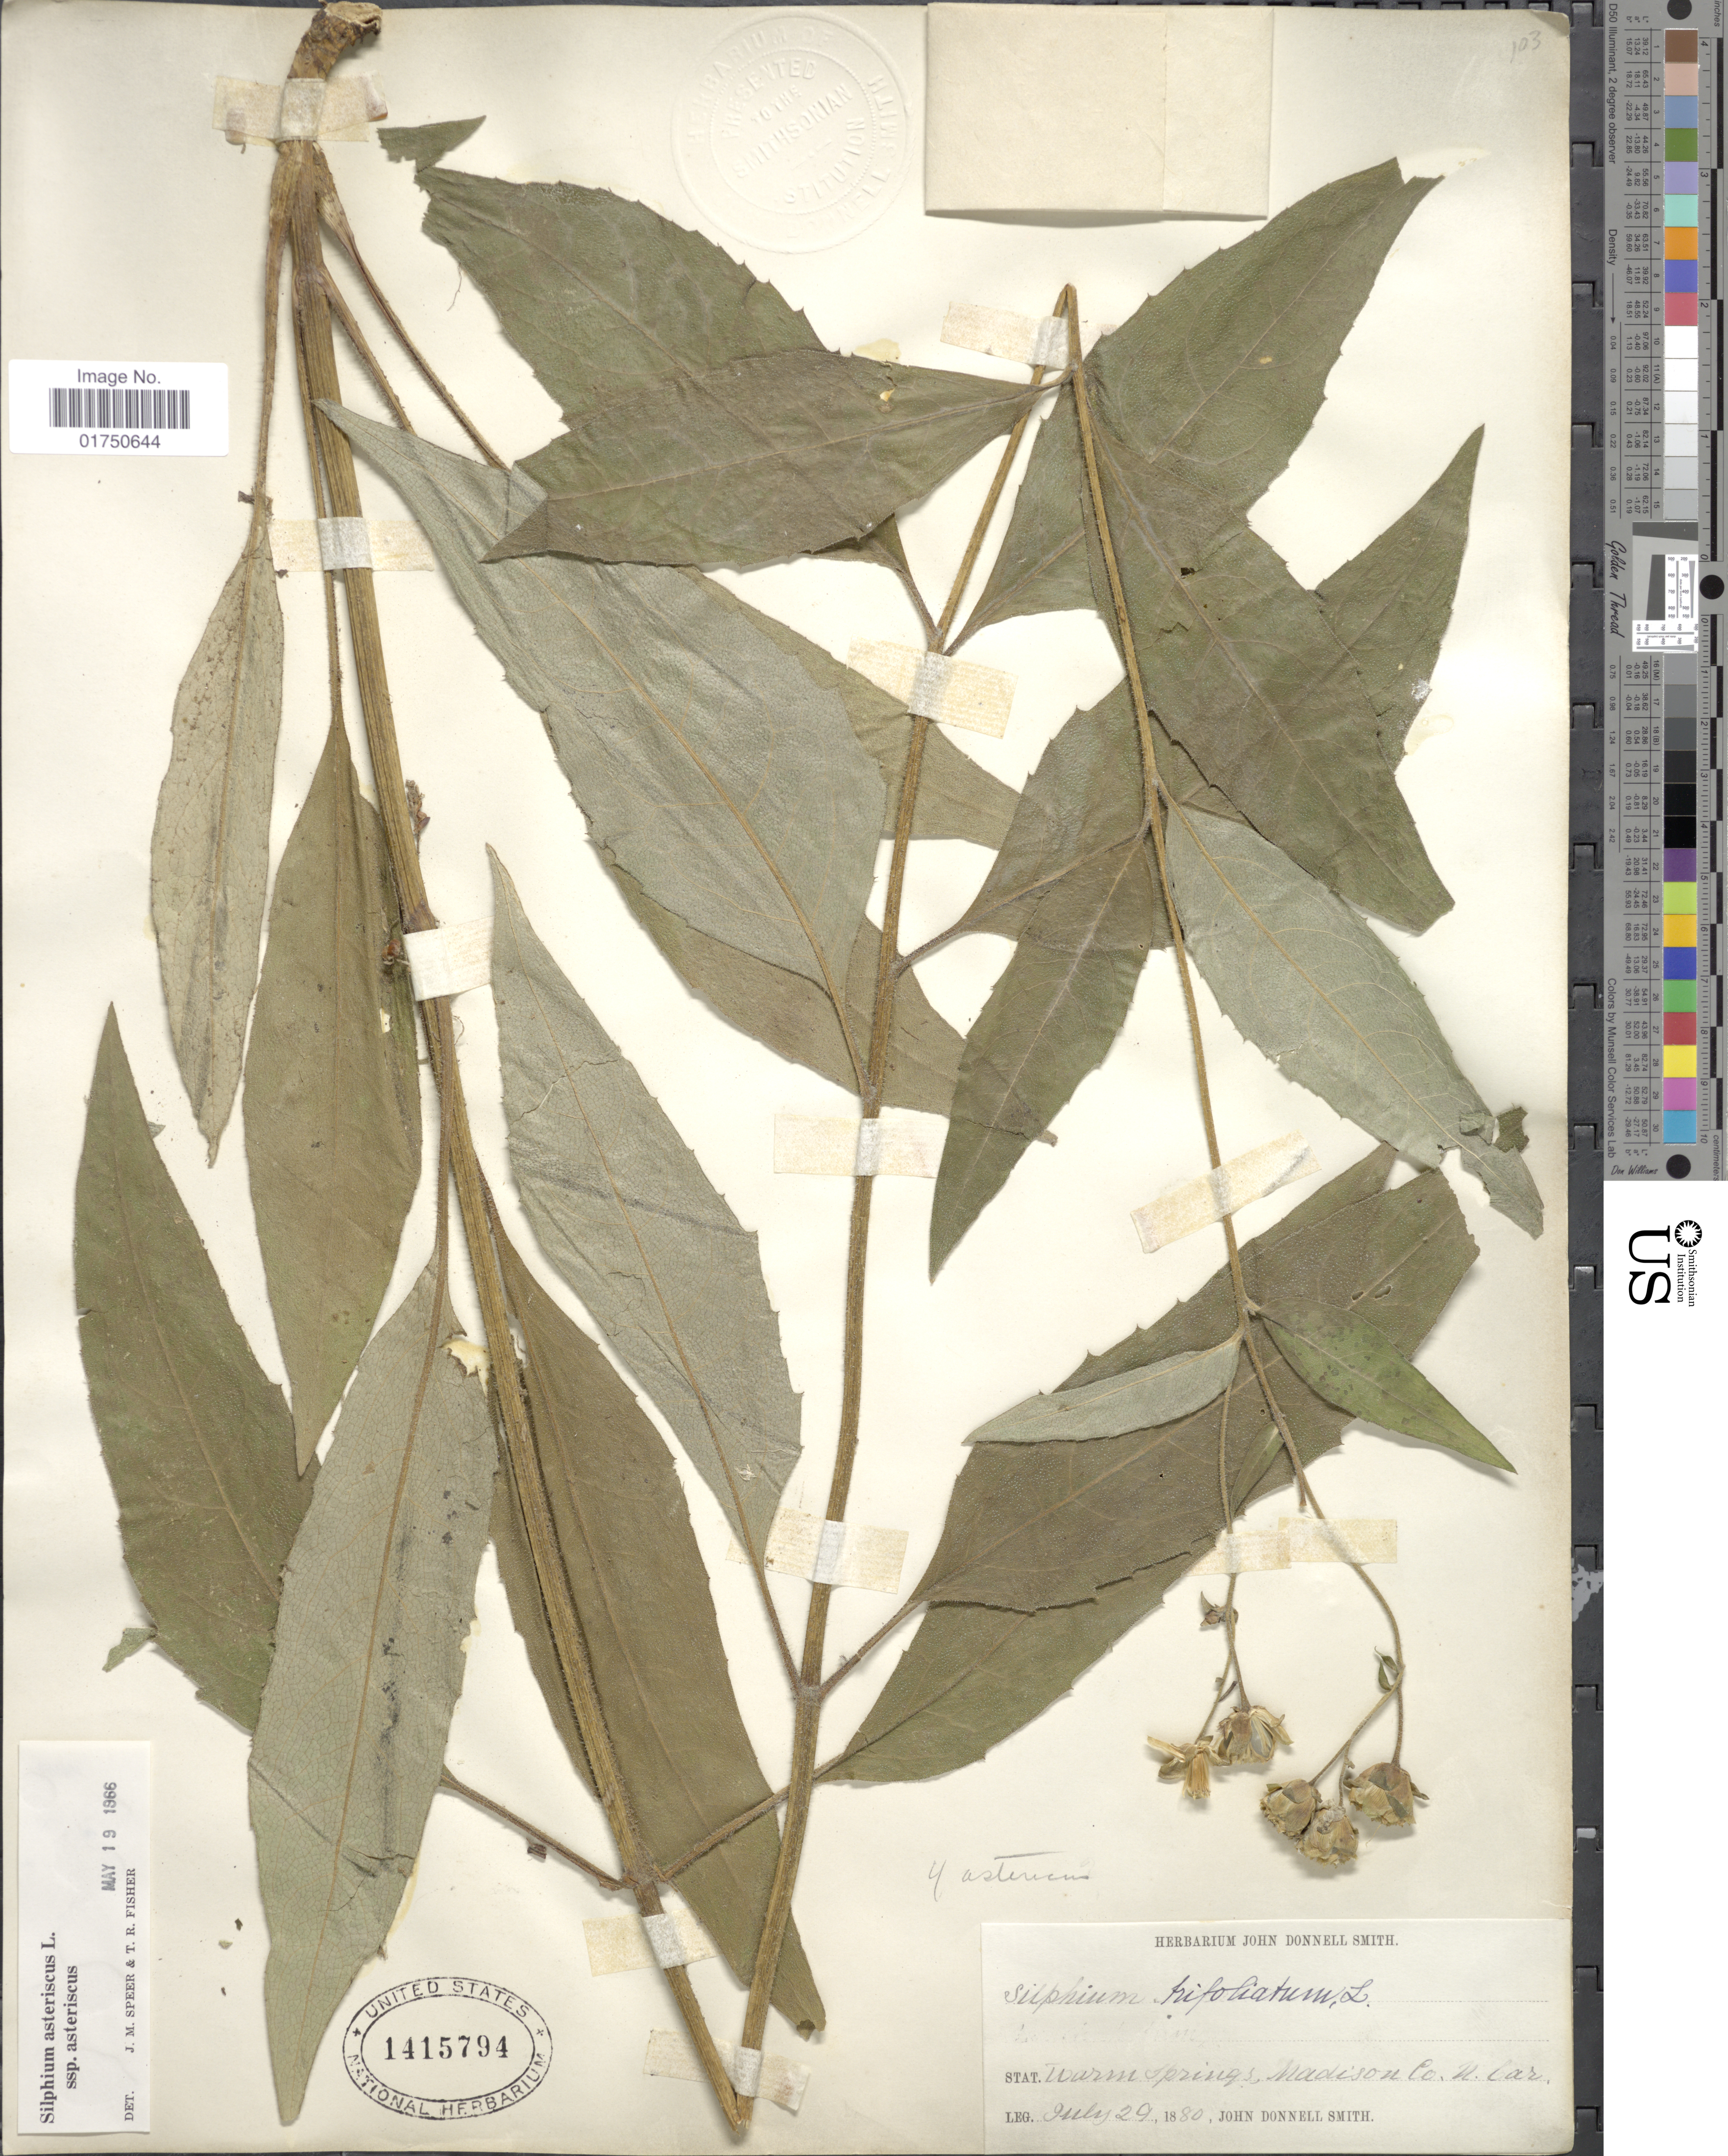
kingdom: Plantae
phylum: Tracheophyta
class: Magnoliopsida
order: Asterales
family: Asteraceae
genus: Silphium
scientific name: Silphium asteriscus var. asteriscus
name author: L.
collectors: J. Donnell Smith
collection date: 1880-07-29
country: United States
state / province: North Carolina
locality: Warm Springs, Madison Co., N. Car.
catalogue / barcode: US 1415794